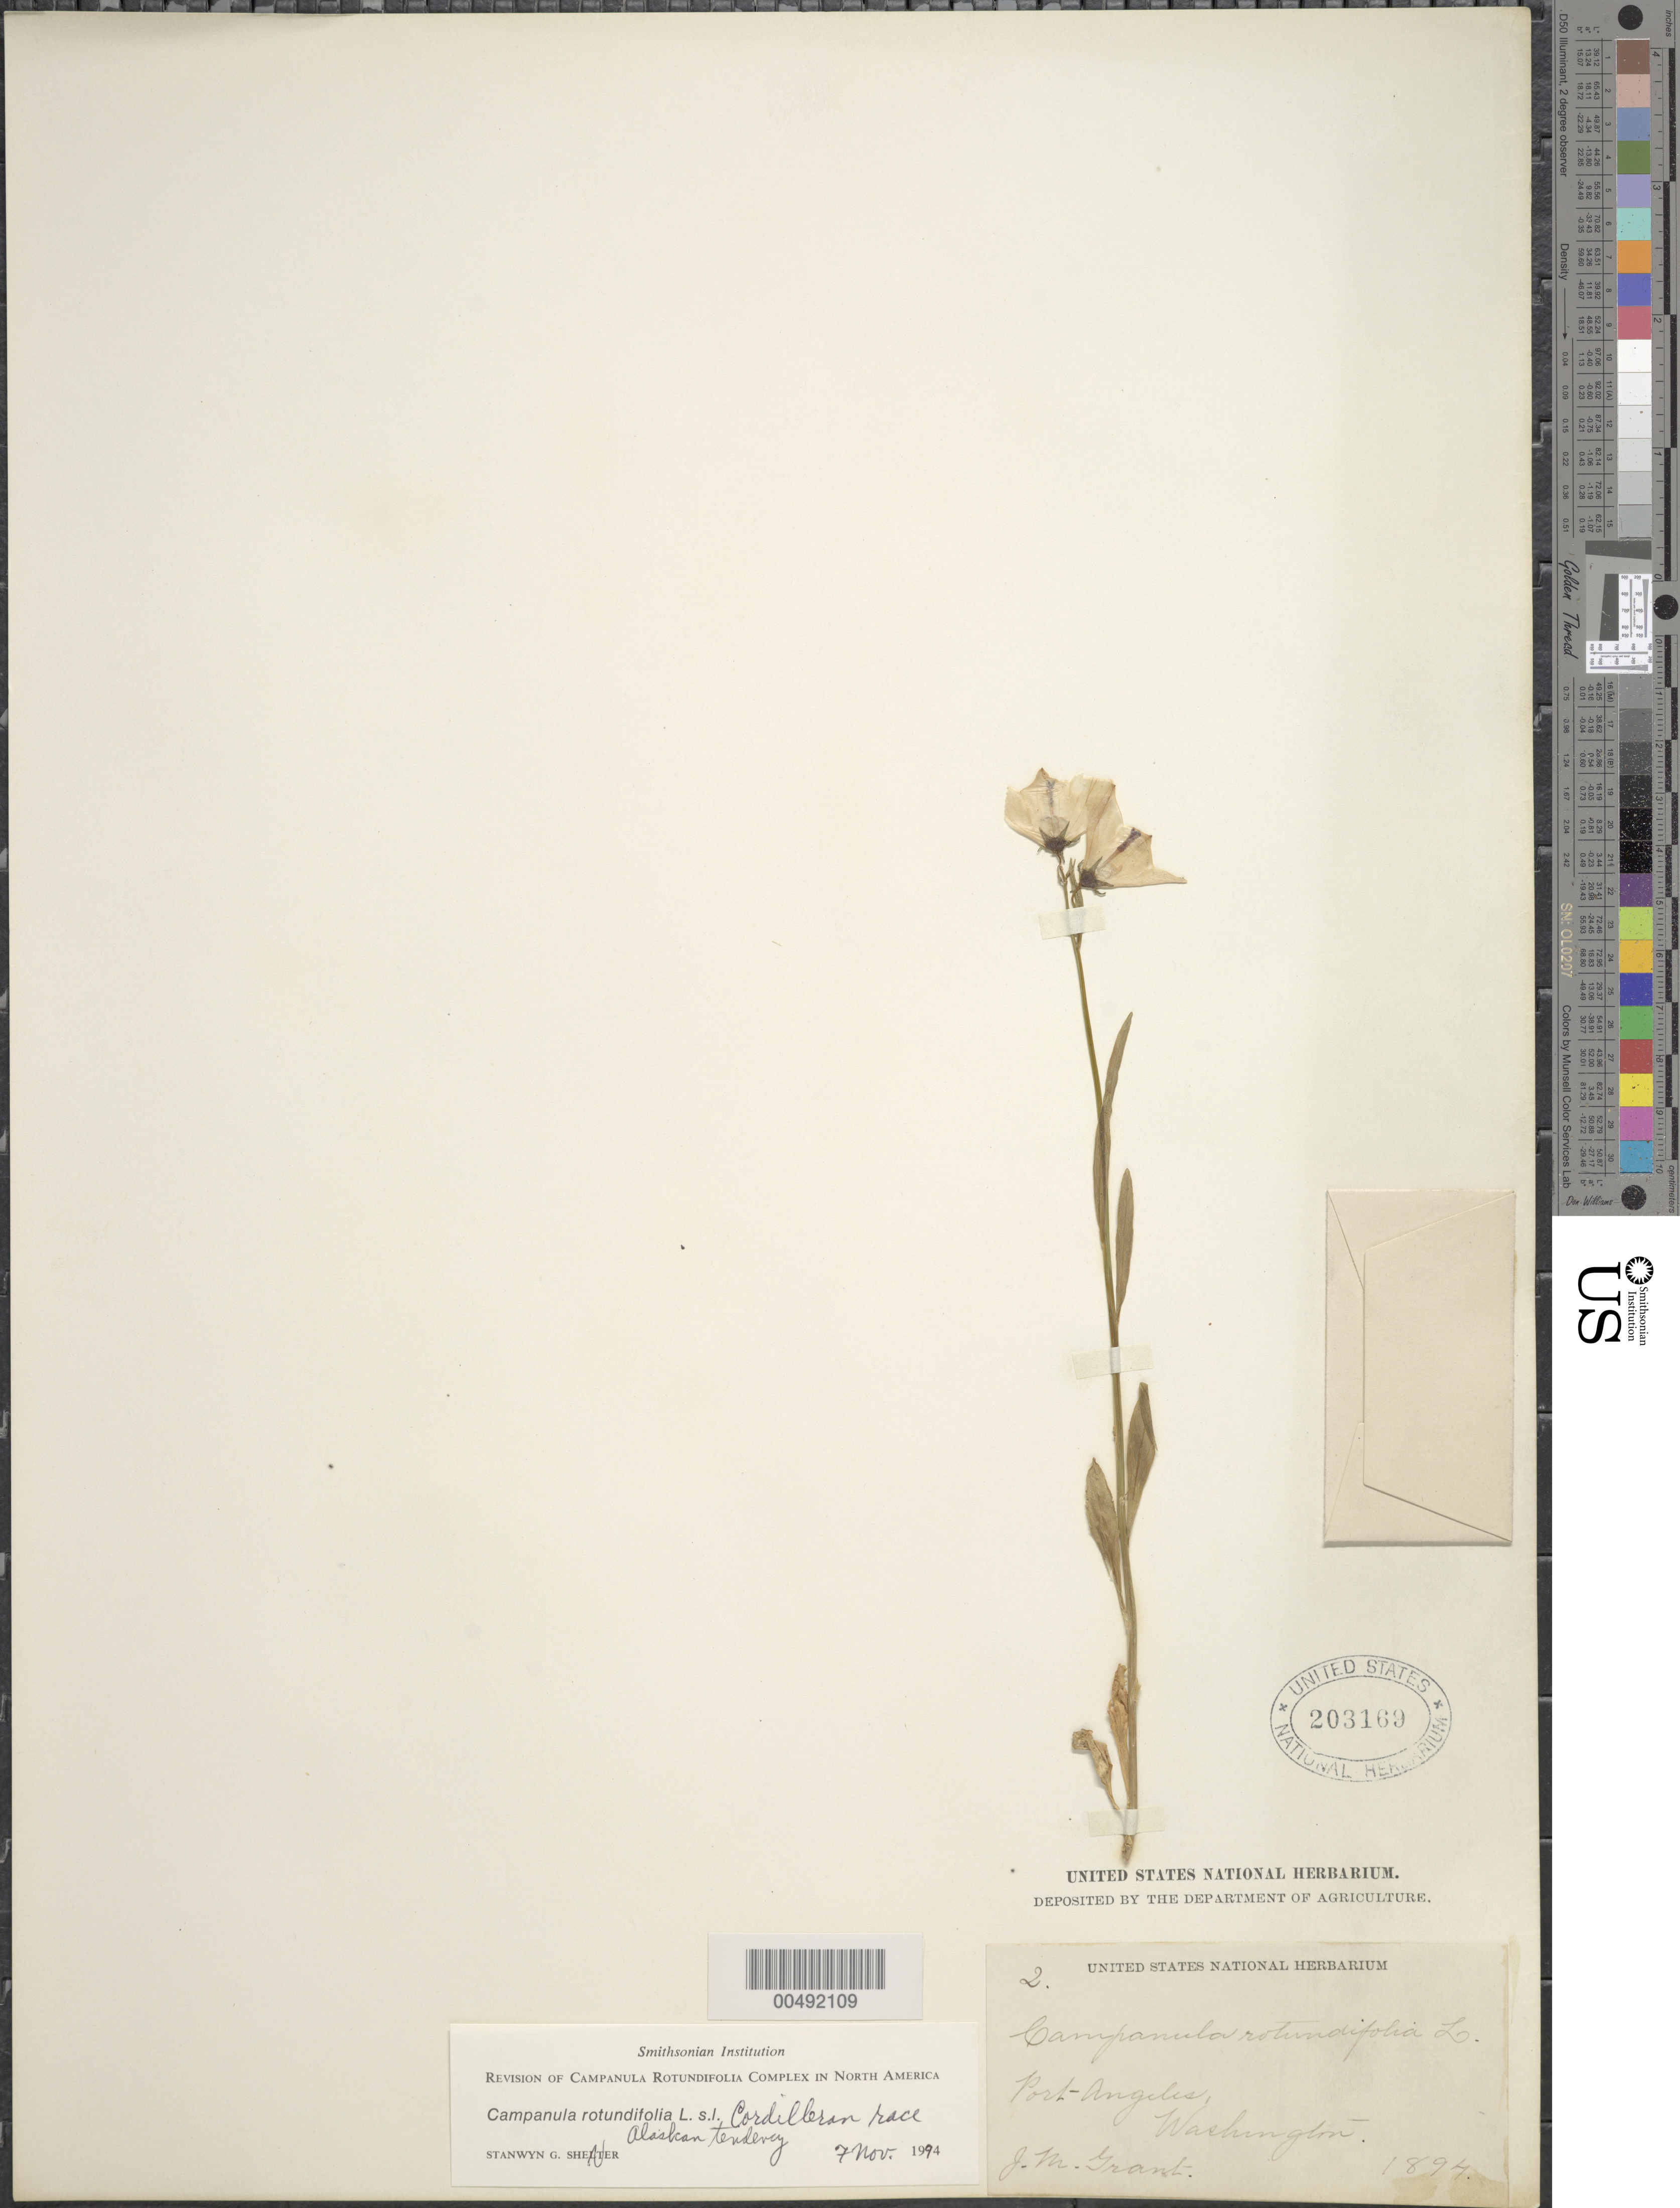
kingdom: Plantae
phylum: Tracheophyta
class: Magnoliopsida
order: Asterales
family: Campanulaceae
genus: Campanula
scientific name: Campanula rotundifolia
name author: L.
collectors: J. M. Grant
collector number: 2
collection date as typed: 1894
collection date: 1894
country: United States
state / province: Washington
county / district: Clallam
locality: Port Angeles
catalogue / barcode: US 203169